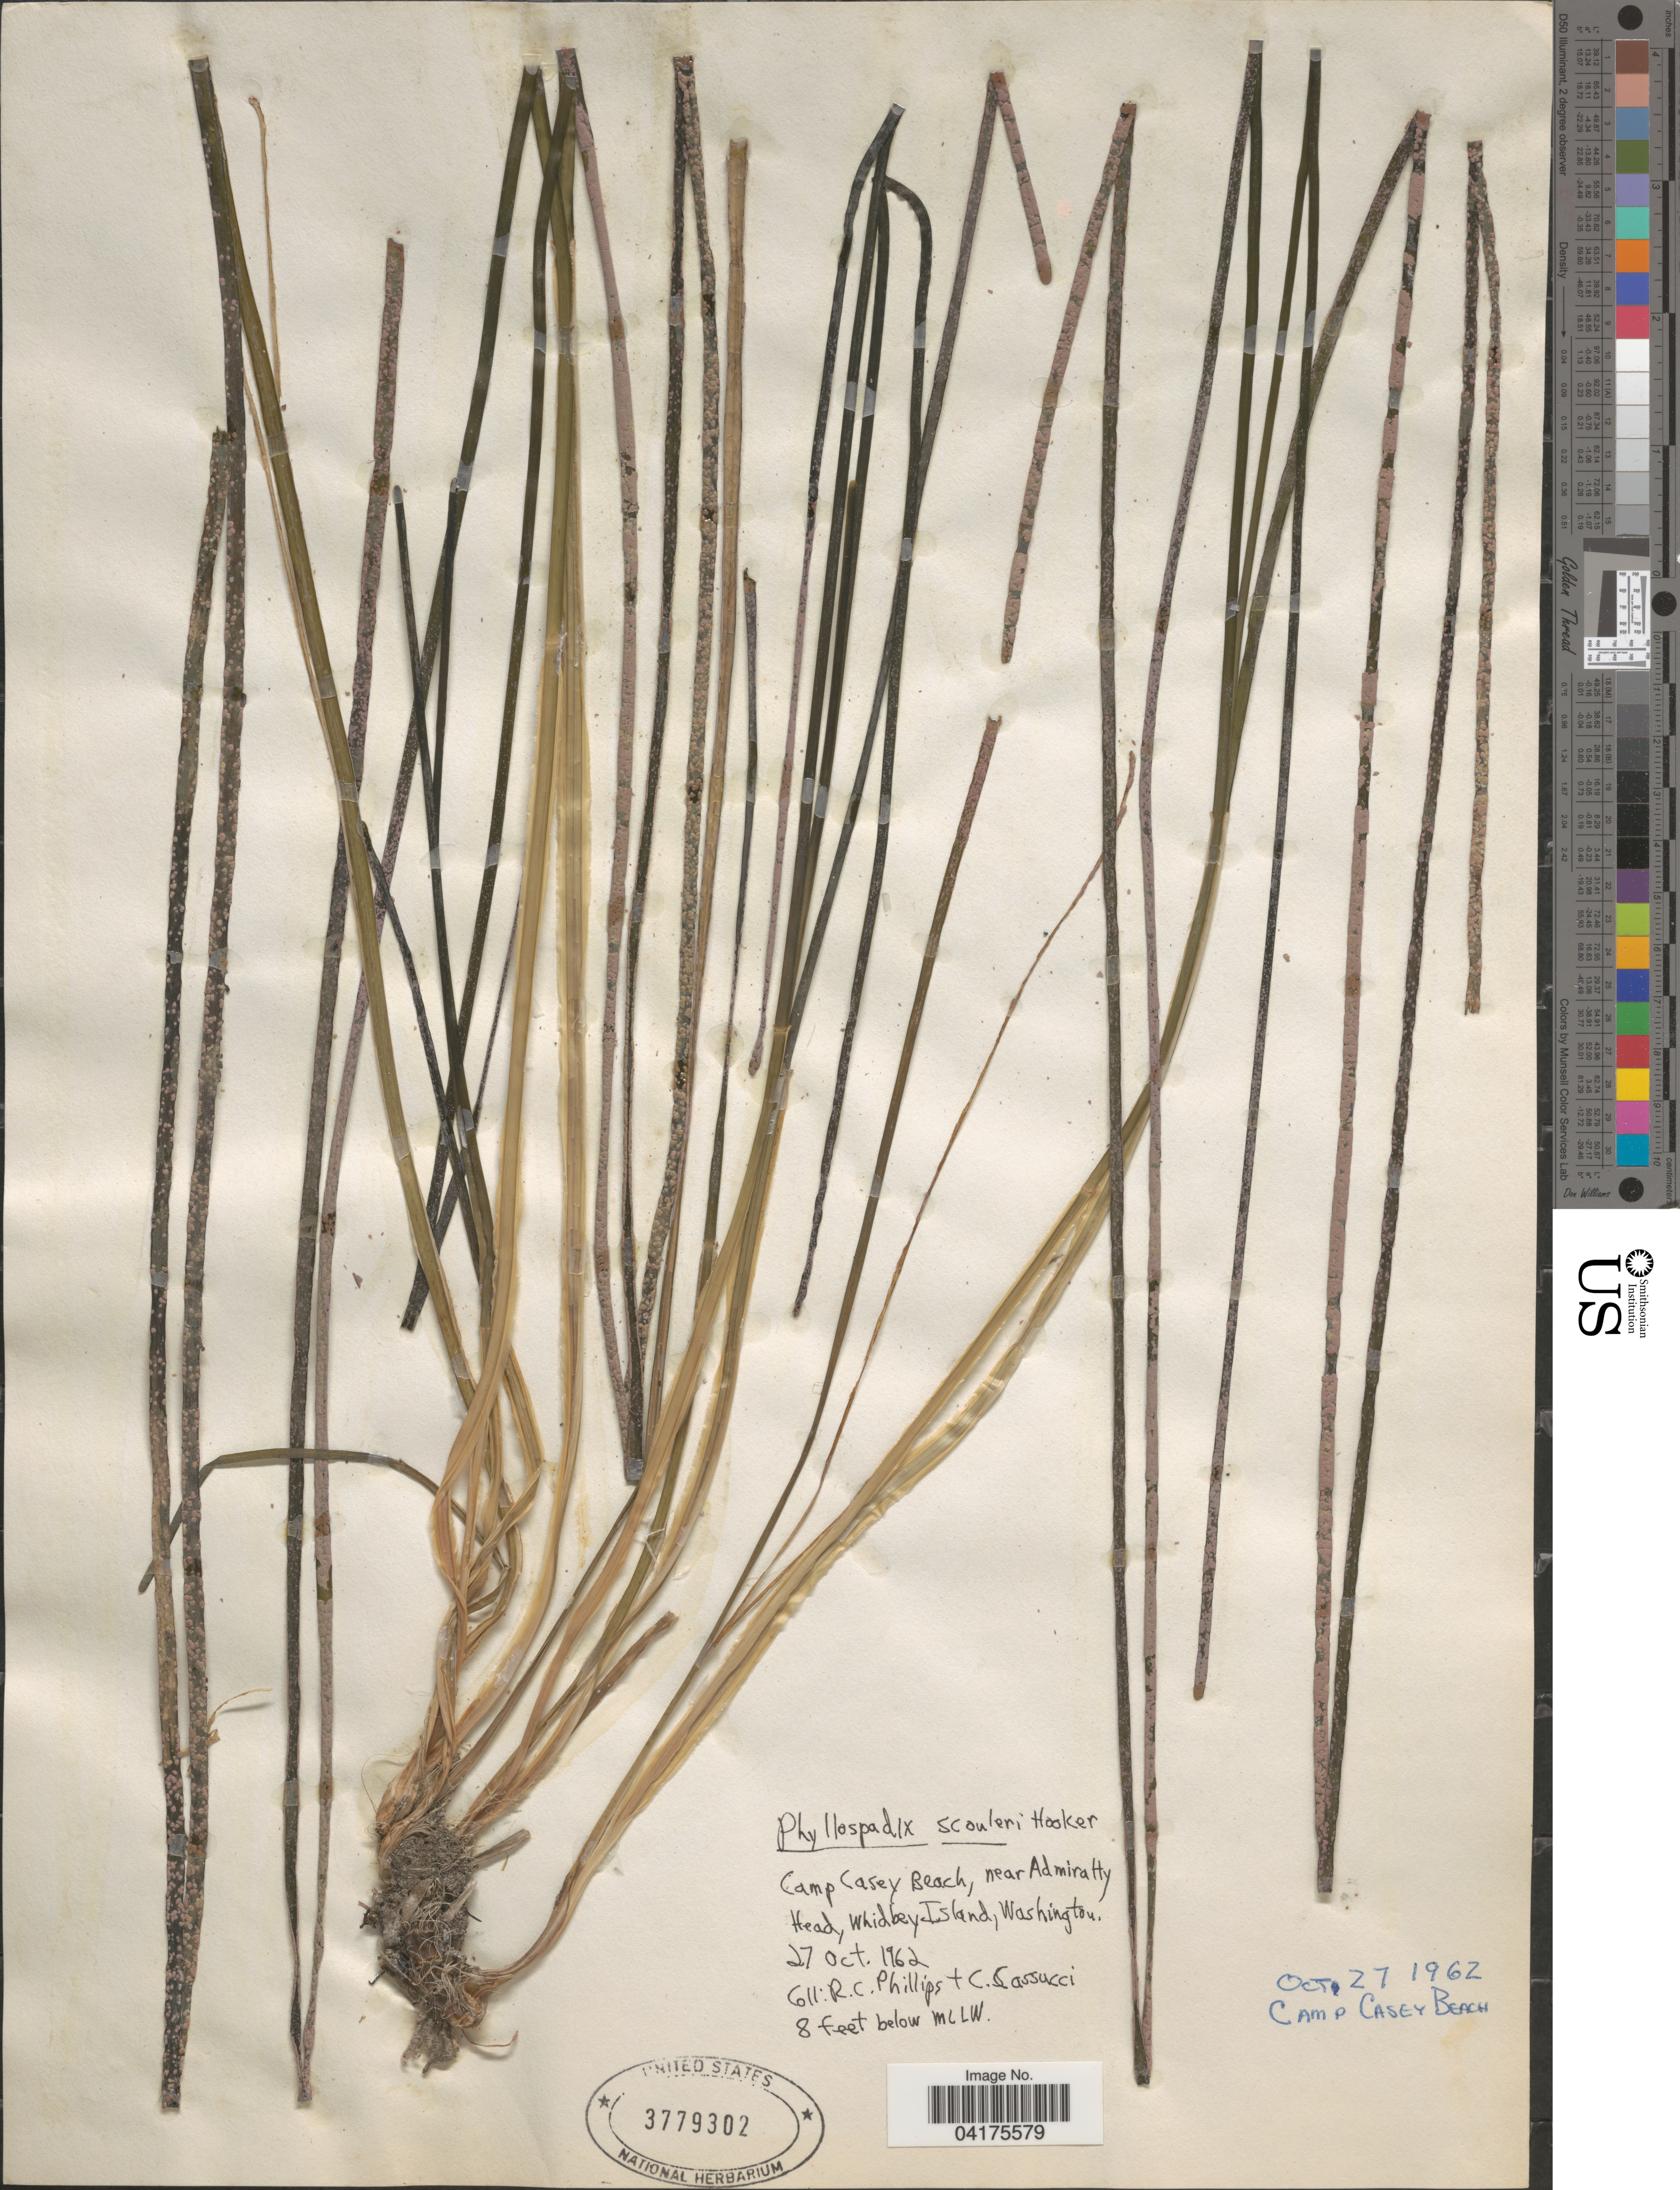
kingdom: Plantae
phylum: Tracheophyta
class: Liliopsida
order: Alismatales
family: Zosteraceae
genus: Phyllospadix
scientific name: Phyllospadix scouleri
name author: Hook.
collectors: R. C. Phillips & C. Cassucci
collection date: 1962-10-27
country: United States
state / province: Washington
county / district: Island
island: Whidbey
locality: Camp Casey Beach, near Admiralty Head, Whidbey Island. 8 feet below MLLW.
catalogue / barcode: US 3779302